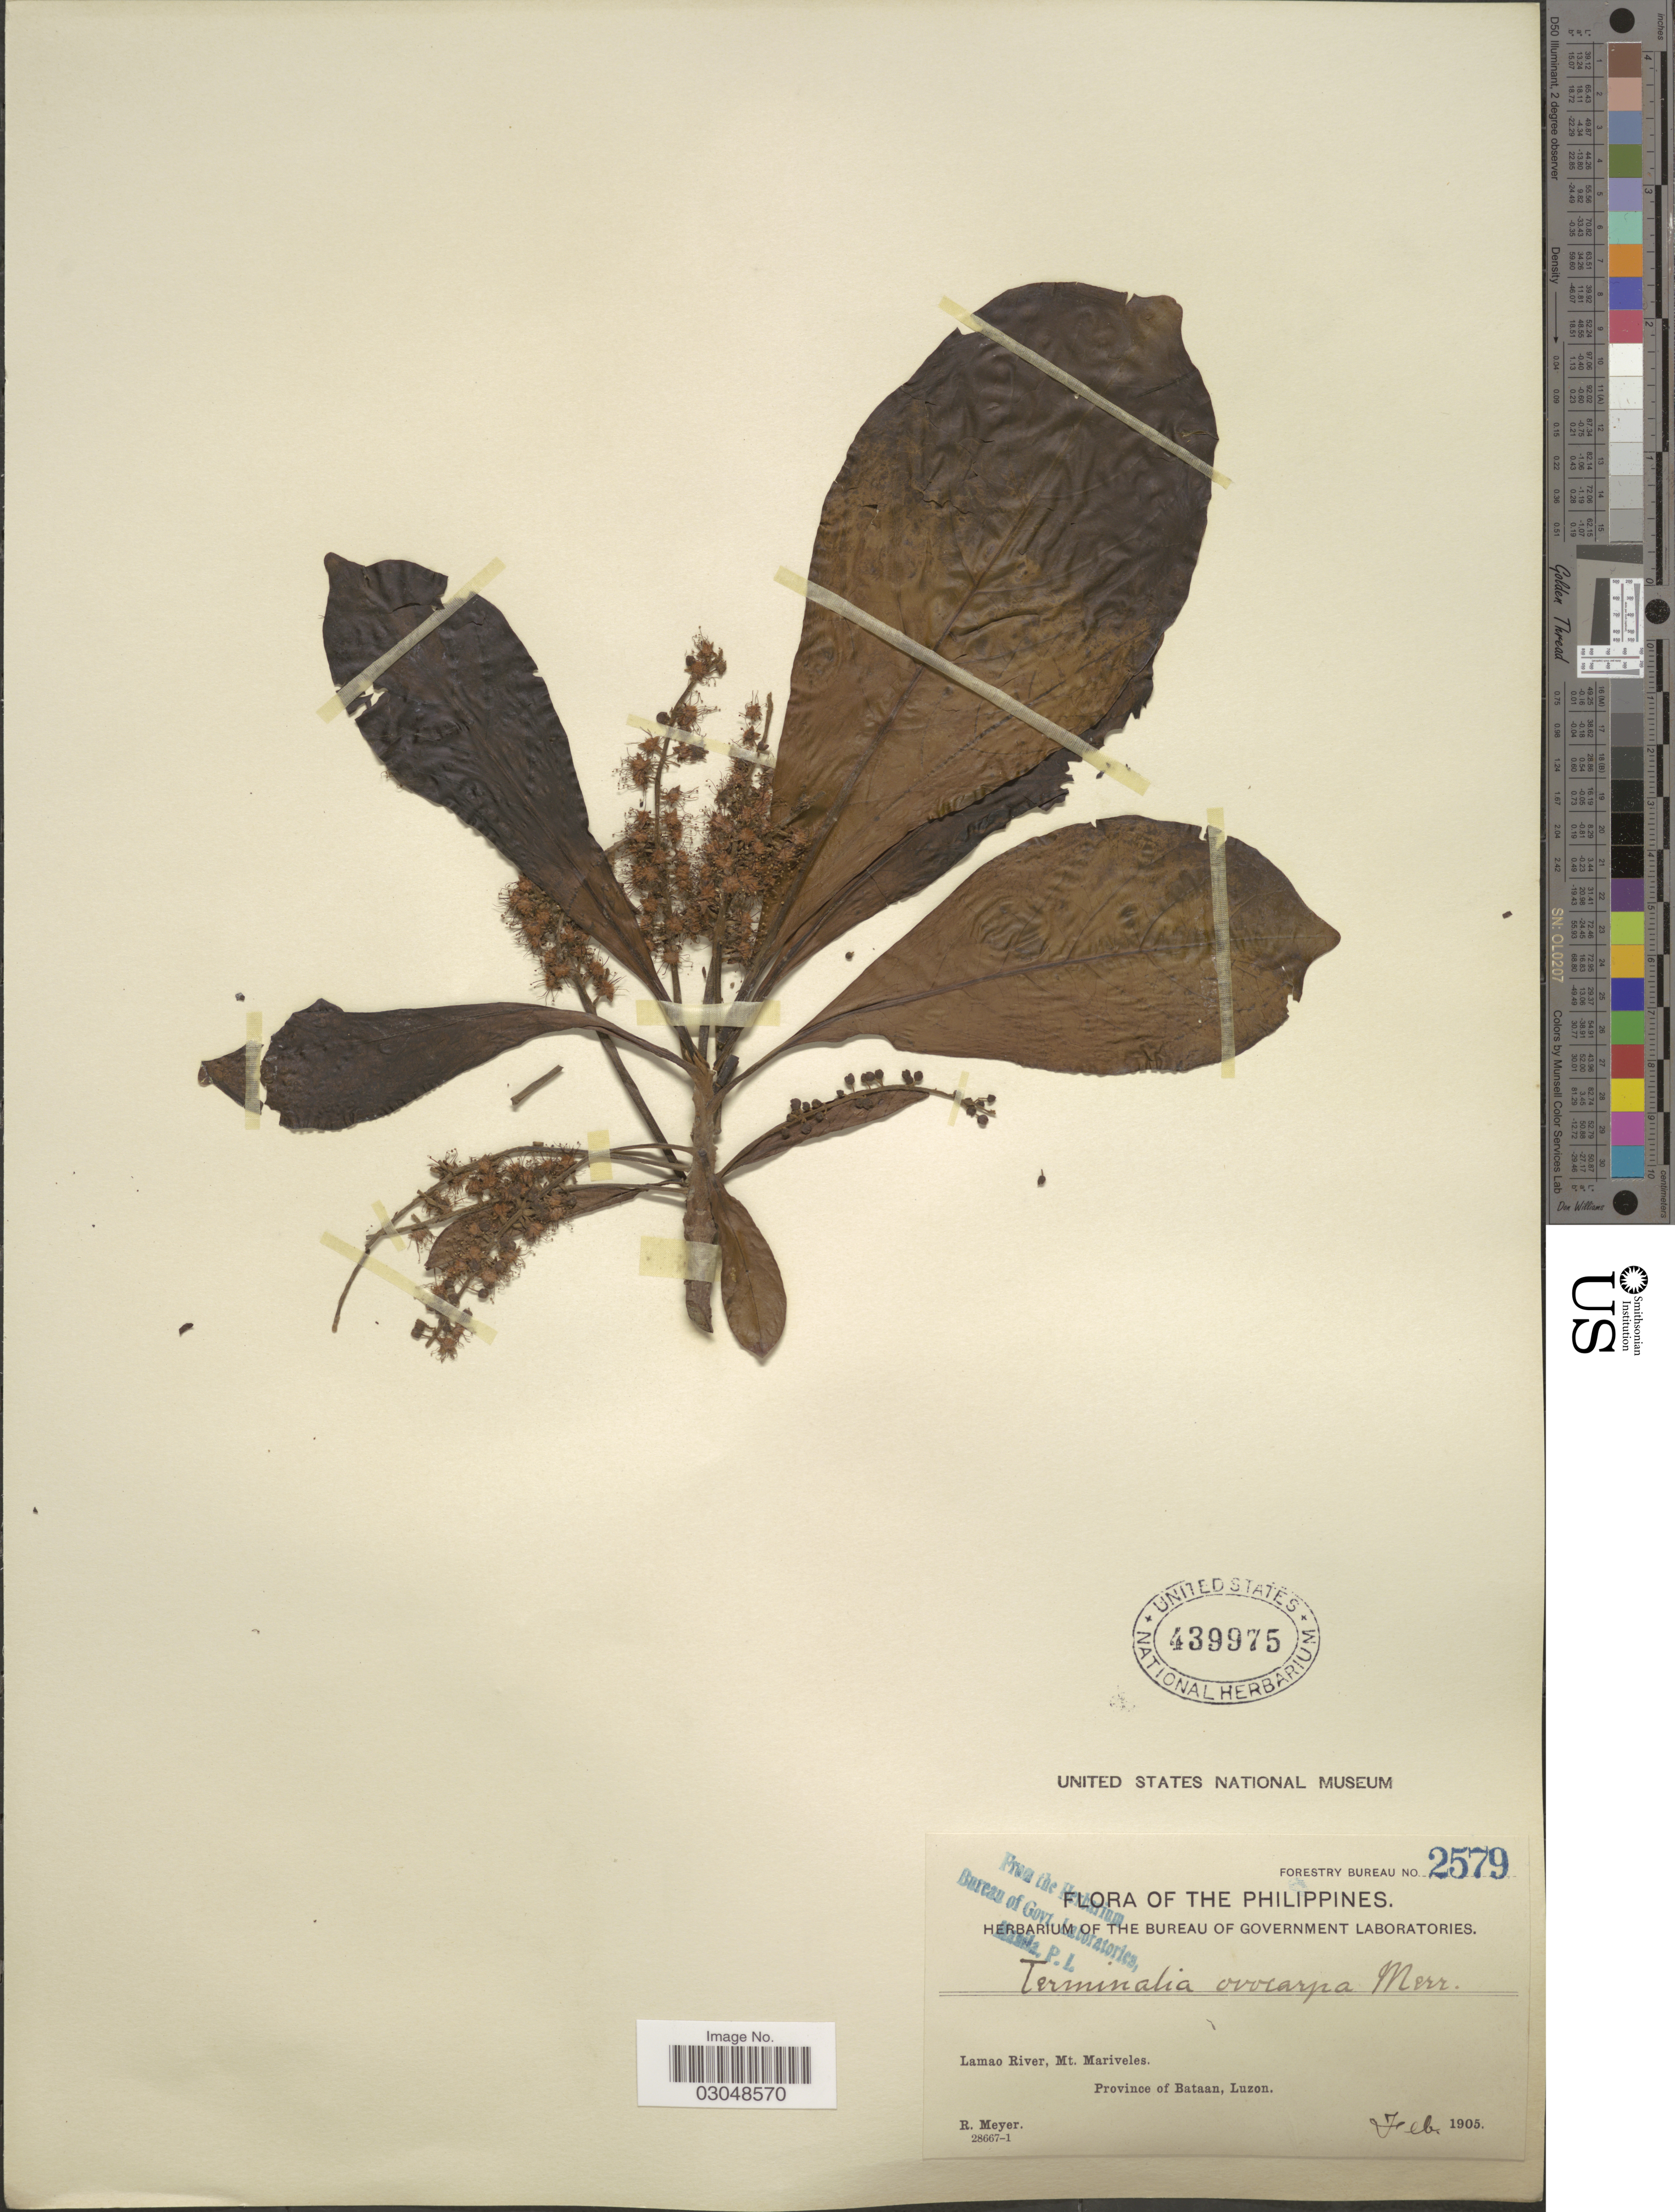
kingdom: Plantae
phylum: Tracheophyta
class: Magnoliopsida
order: Myrtales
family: Combretaceae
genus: Terminalia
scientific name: Terminalia ovocarpa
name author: Merr.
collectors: R. Meyer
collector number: Forestry Bureau 2579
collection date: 1905-02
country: Philippines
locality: Lamao River, Mt. Mariveles, Province of Bataan, Luzon.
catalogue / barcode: US 439975